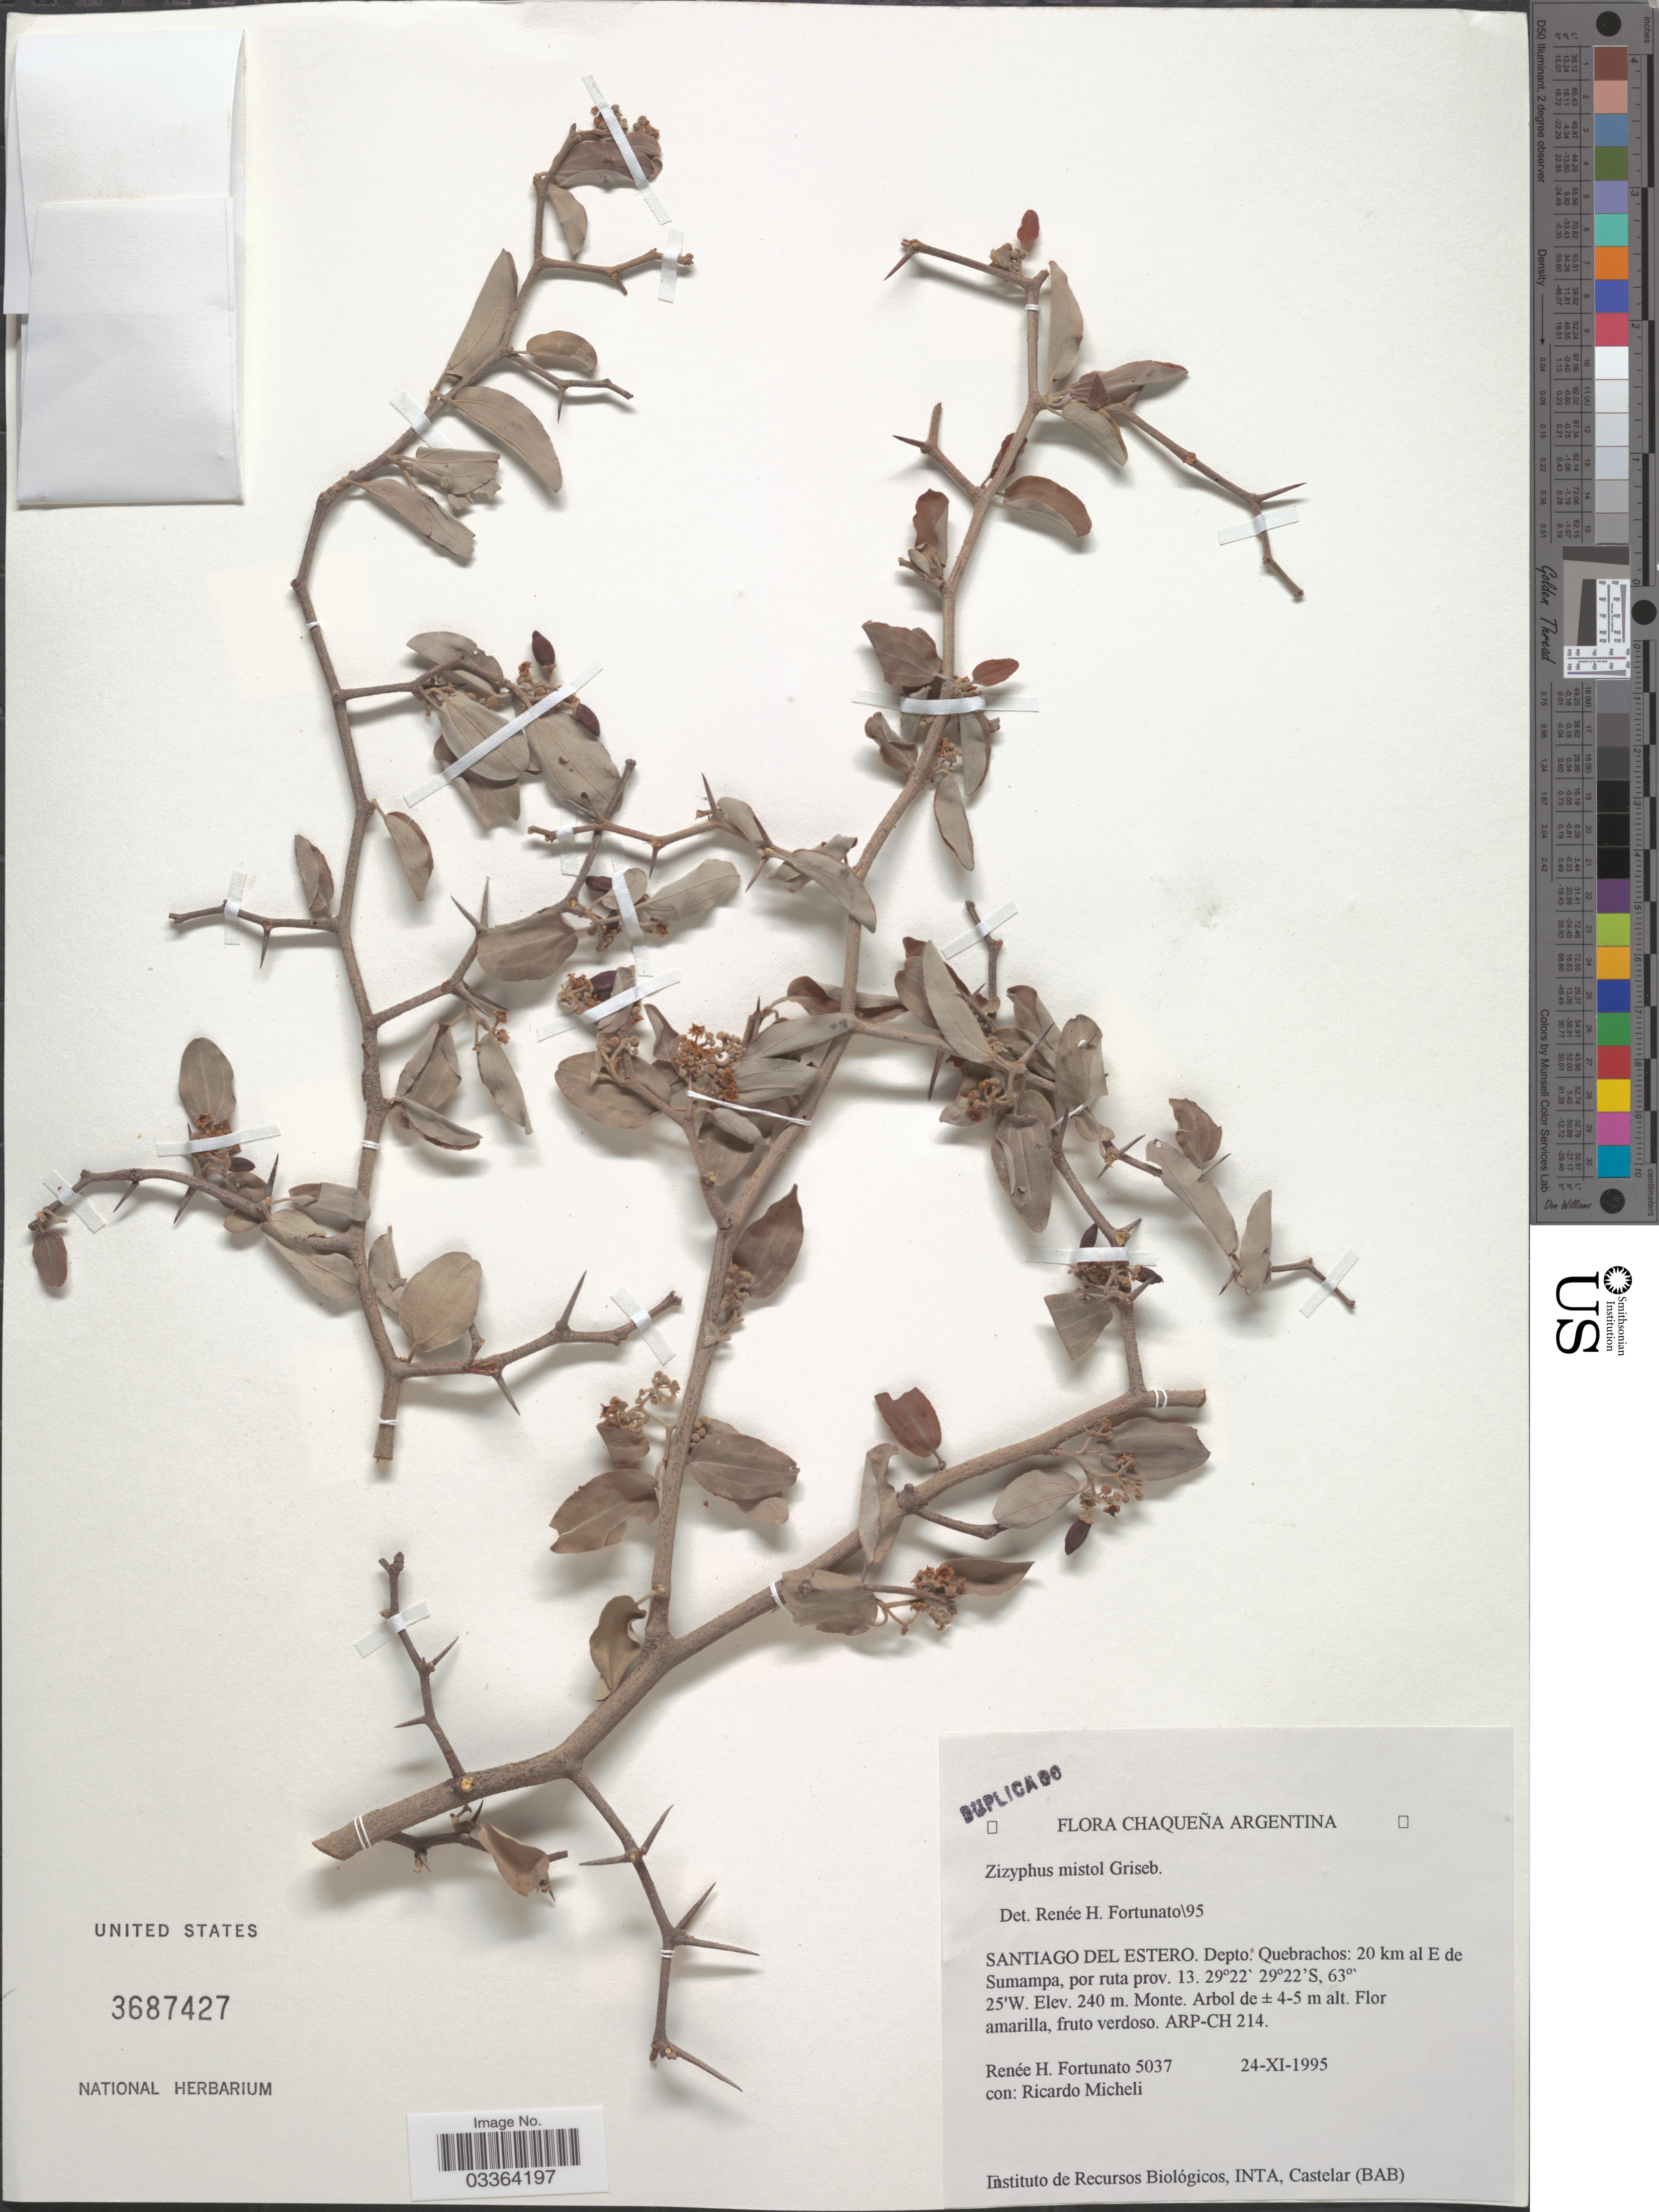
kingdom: Plantae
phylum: Tracheophyta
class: Magnoliopsida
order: Rosales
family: Rhamnaceae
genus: Sarcomphalus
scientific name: Sarcomphalus mistol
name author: (Griseb.) Hauenschild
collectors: R. H. Fortunato & R. Micheli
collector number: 5037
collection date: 1995-11-24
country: Argentina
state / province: Santiago del Estero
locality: Chaqueña Argentina, Depto. Quebrachos: 20 km al E de Sumampa, por ruta prov. 13.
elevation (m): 240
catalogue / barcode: US 3687427